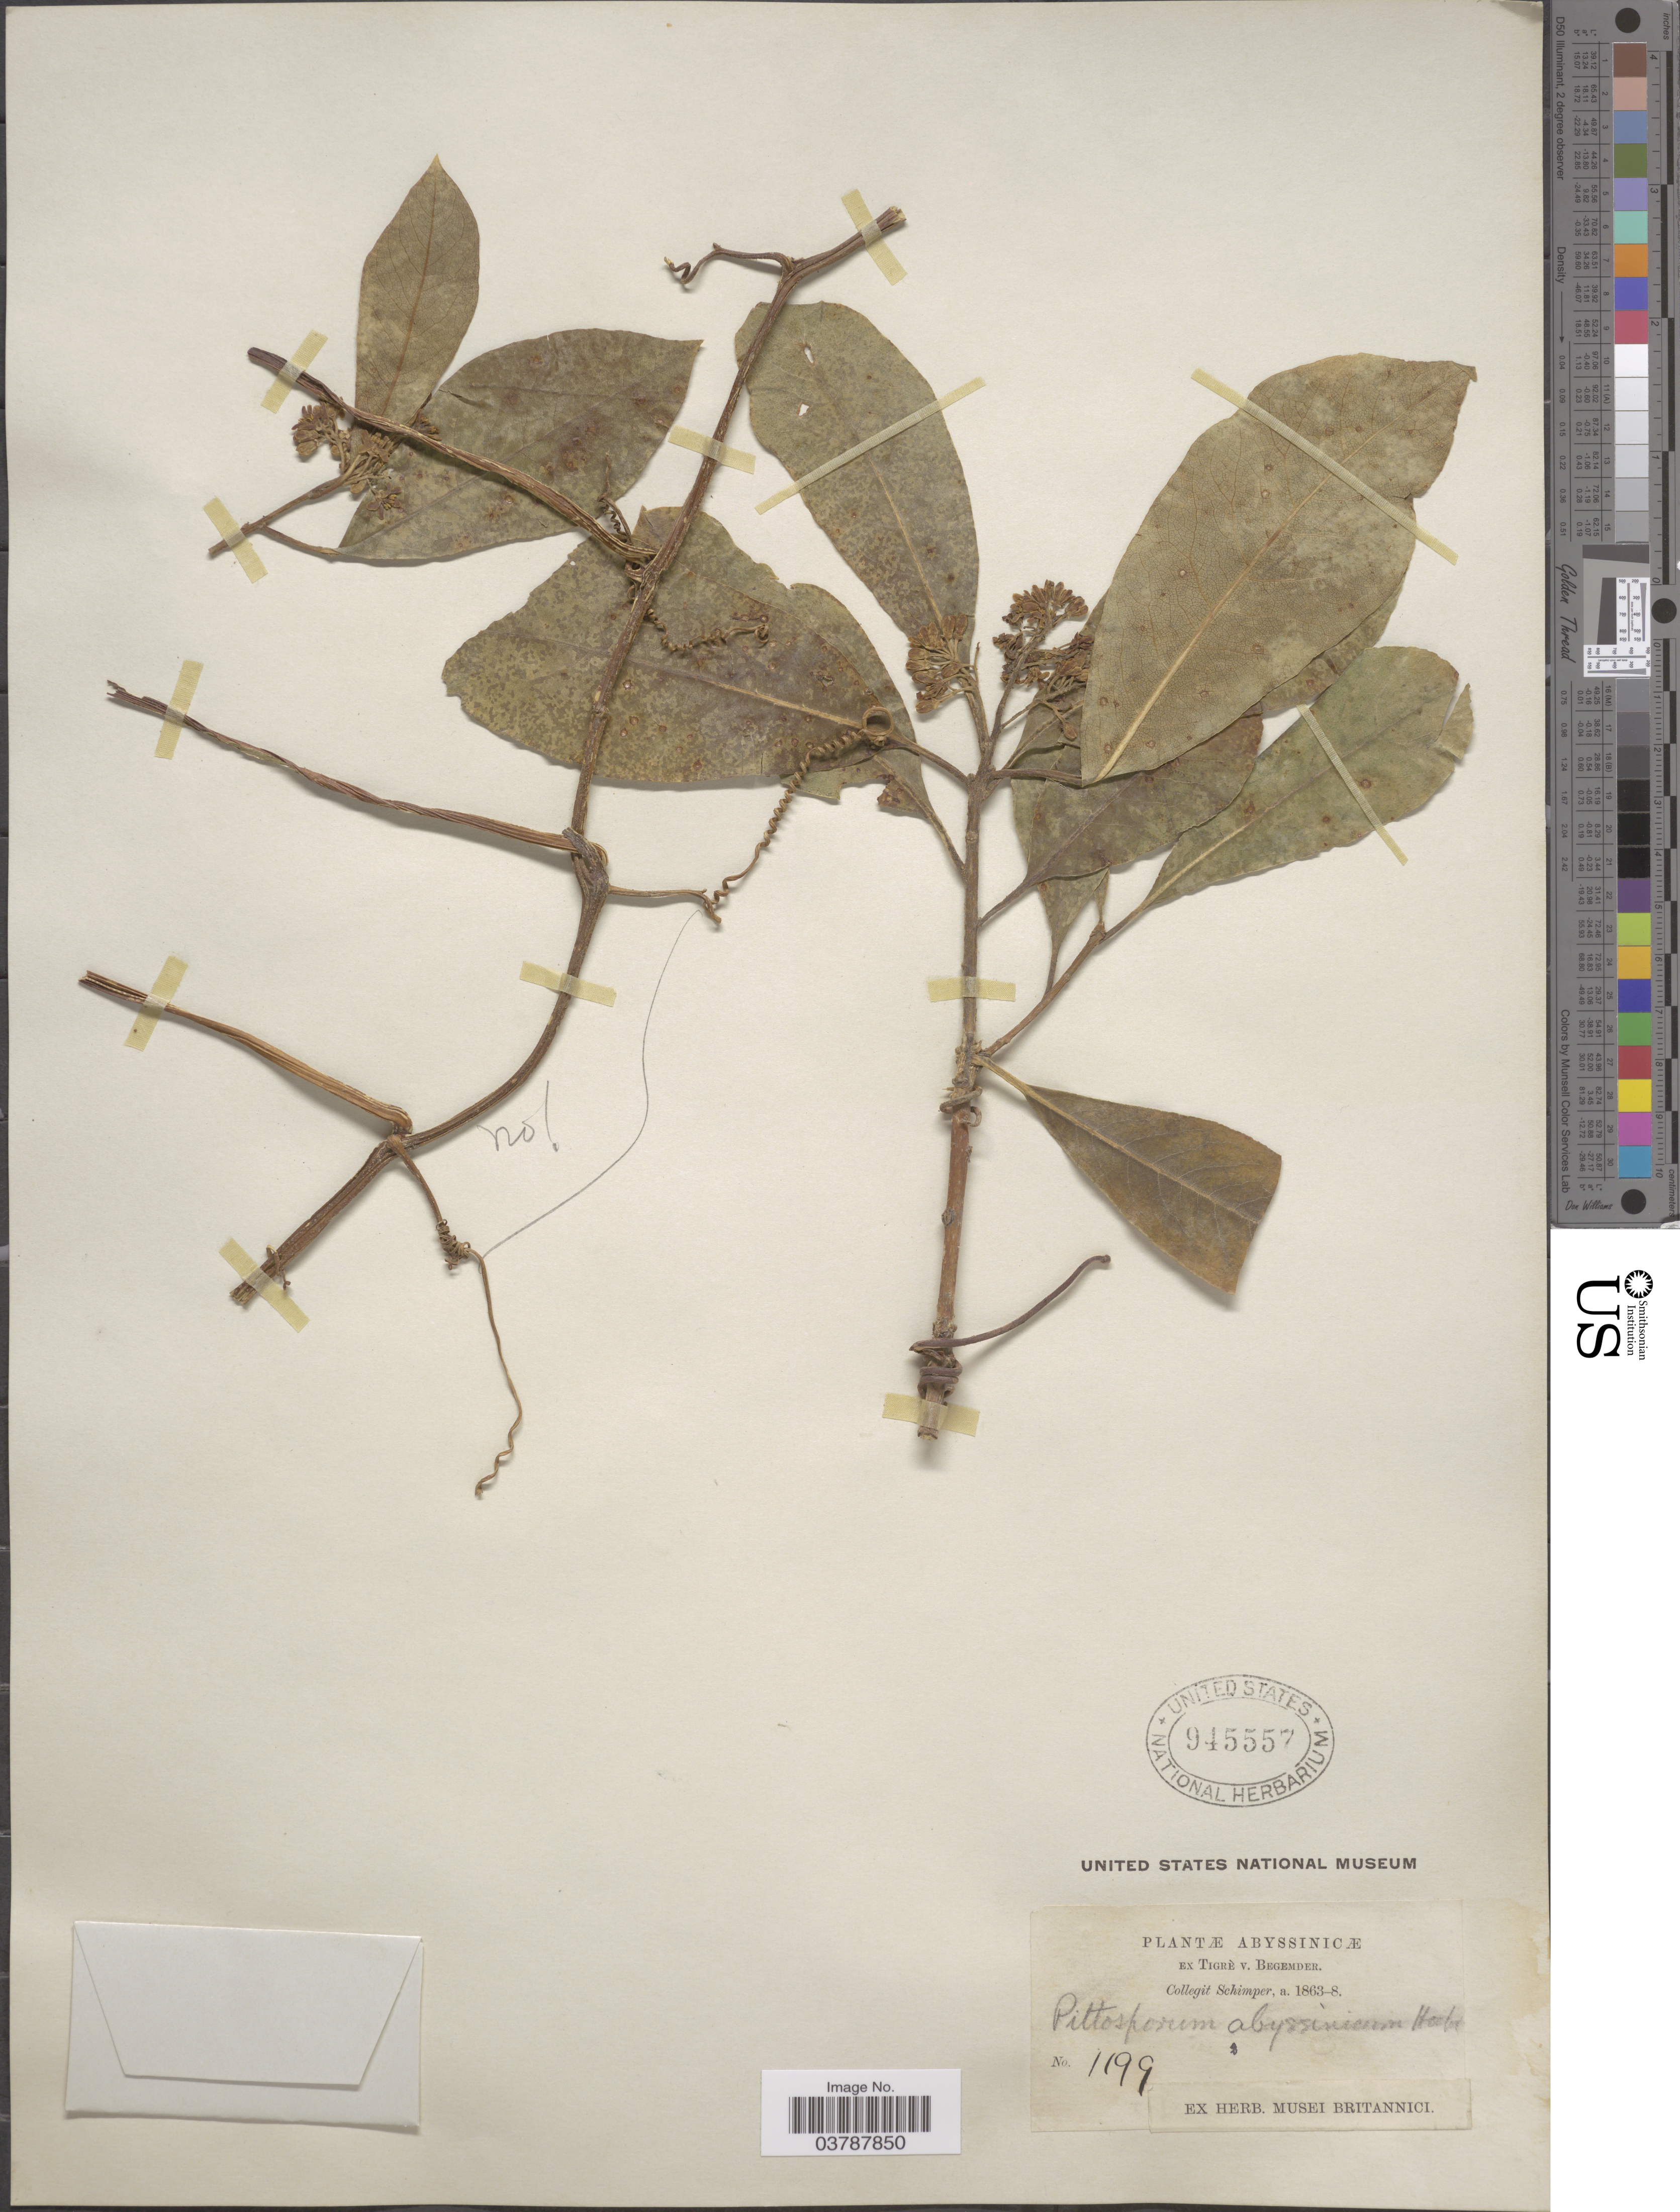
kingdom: Plantae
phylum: Tracheophyta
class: Magnoliopsida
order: Apiales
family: Pittosporaceae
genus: Pittosporum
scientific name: Pittosporum abyssinicum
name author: Delile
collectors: -. Schimper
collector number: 1199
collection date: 1863/1868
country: Ethiopia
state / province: Tigray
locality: Abyssinicæ. Ex Tigrè v. Begemder.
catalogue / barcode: US 945557